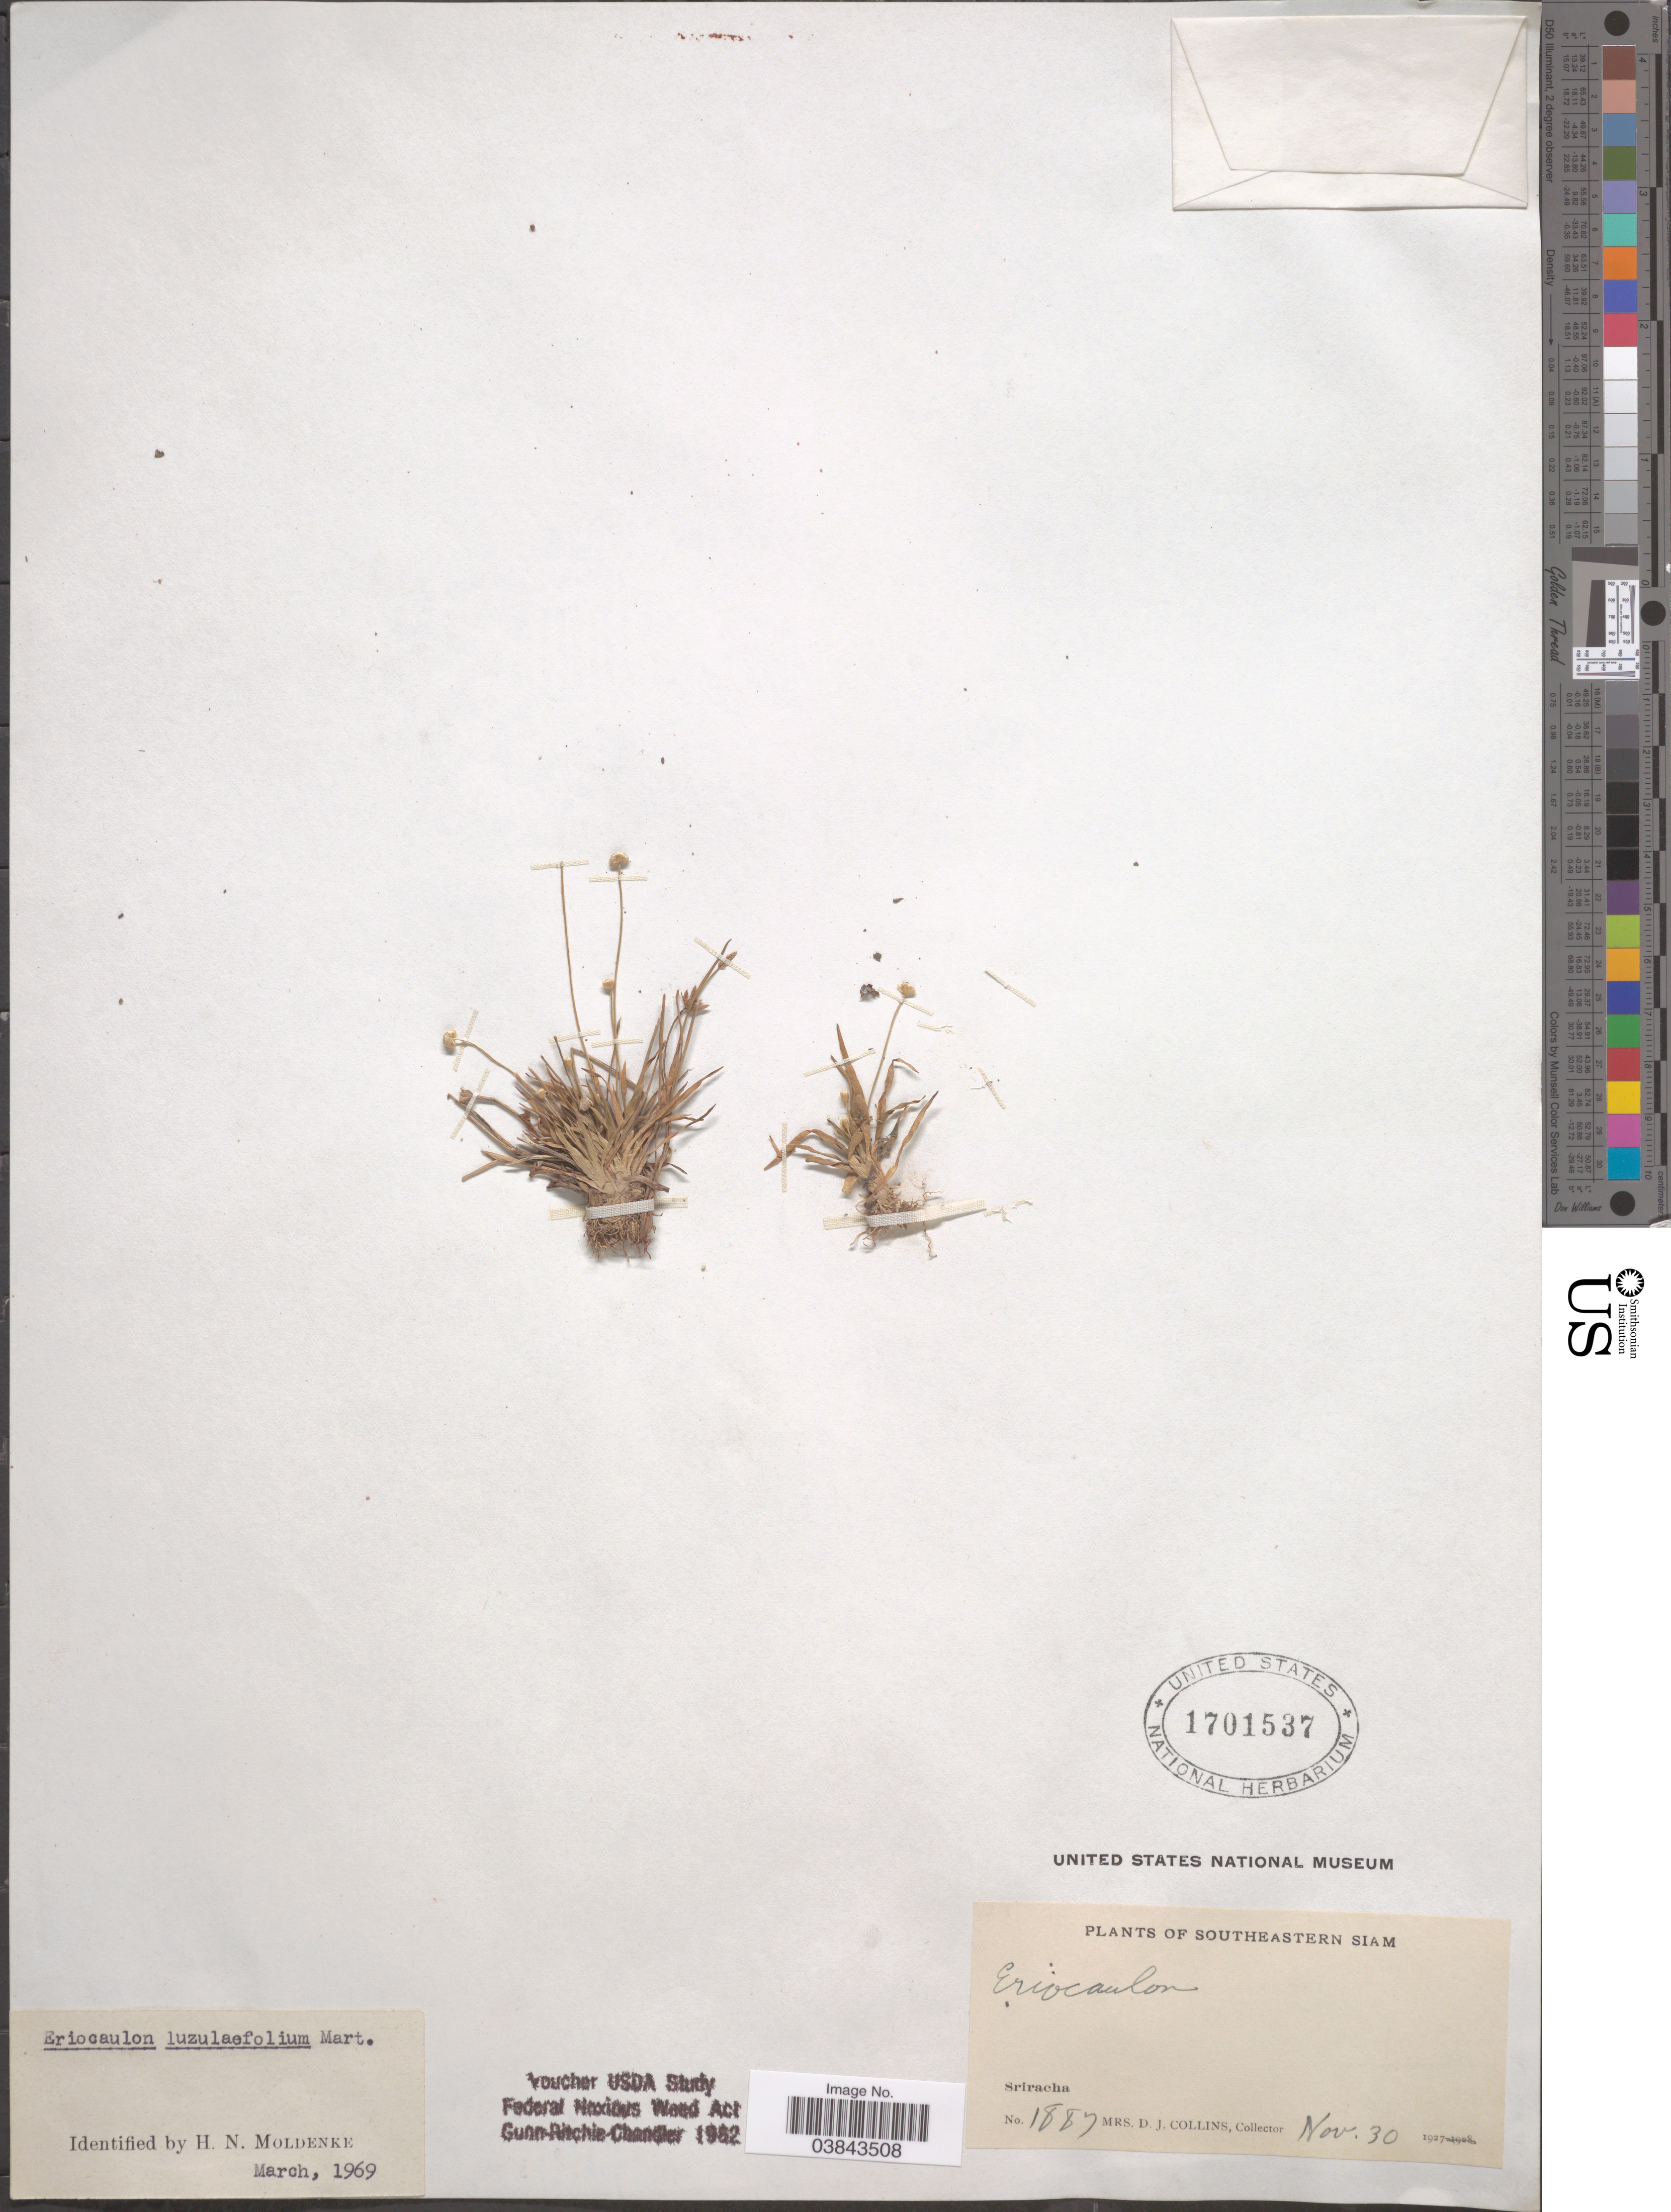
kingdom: Plantae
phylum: Tracheophyta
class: Liliopsida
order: Poales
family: Eriocaulaceae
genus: Eriocaulon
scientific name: Eriocaulon luzulifolium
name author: Mart.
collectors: Mrs. D. J. Collins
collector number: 1887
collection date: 1927-11-30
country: Thailand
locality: Southeastern Siam. Sriracha.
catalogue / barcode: US 1701537